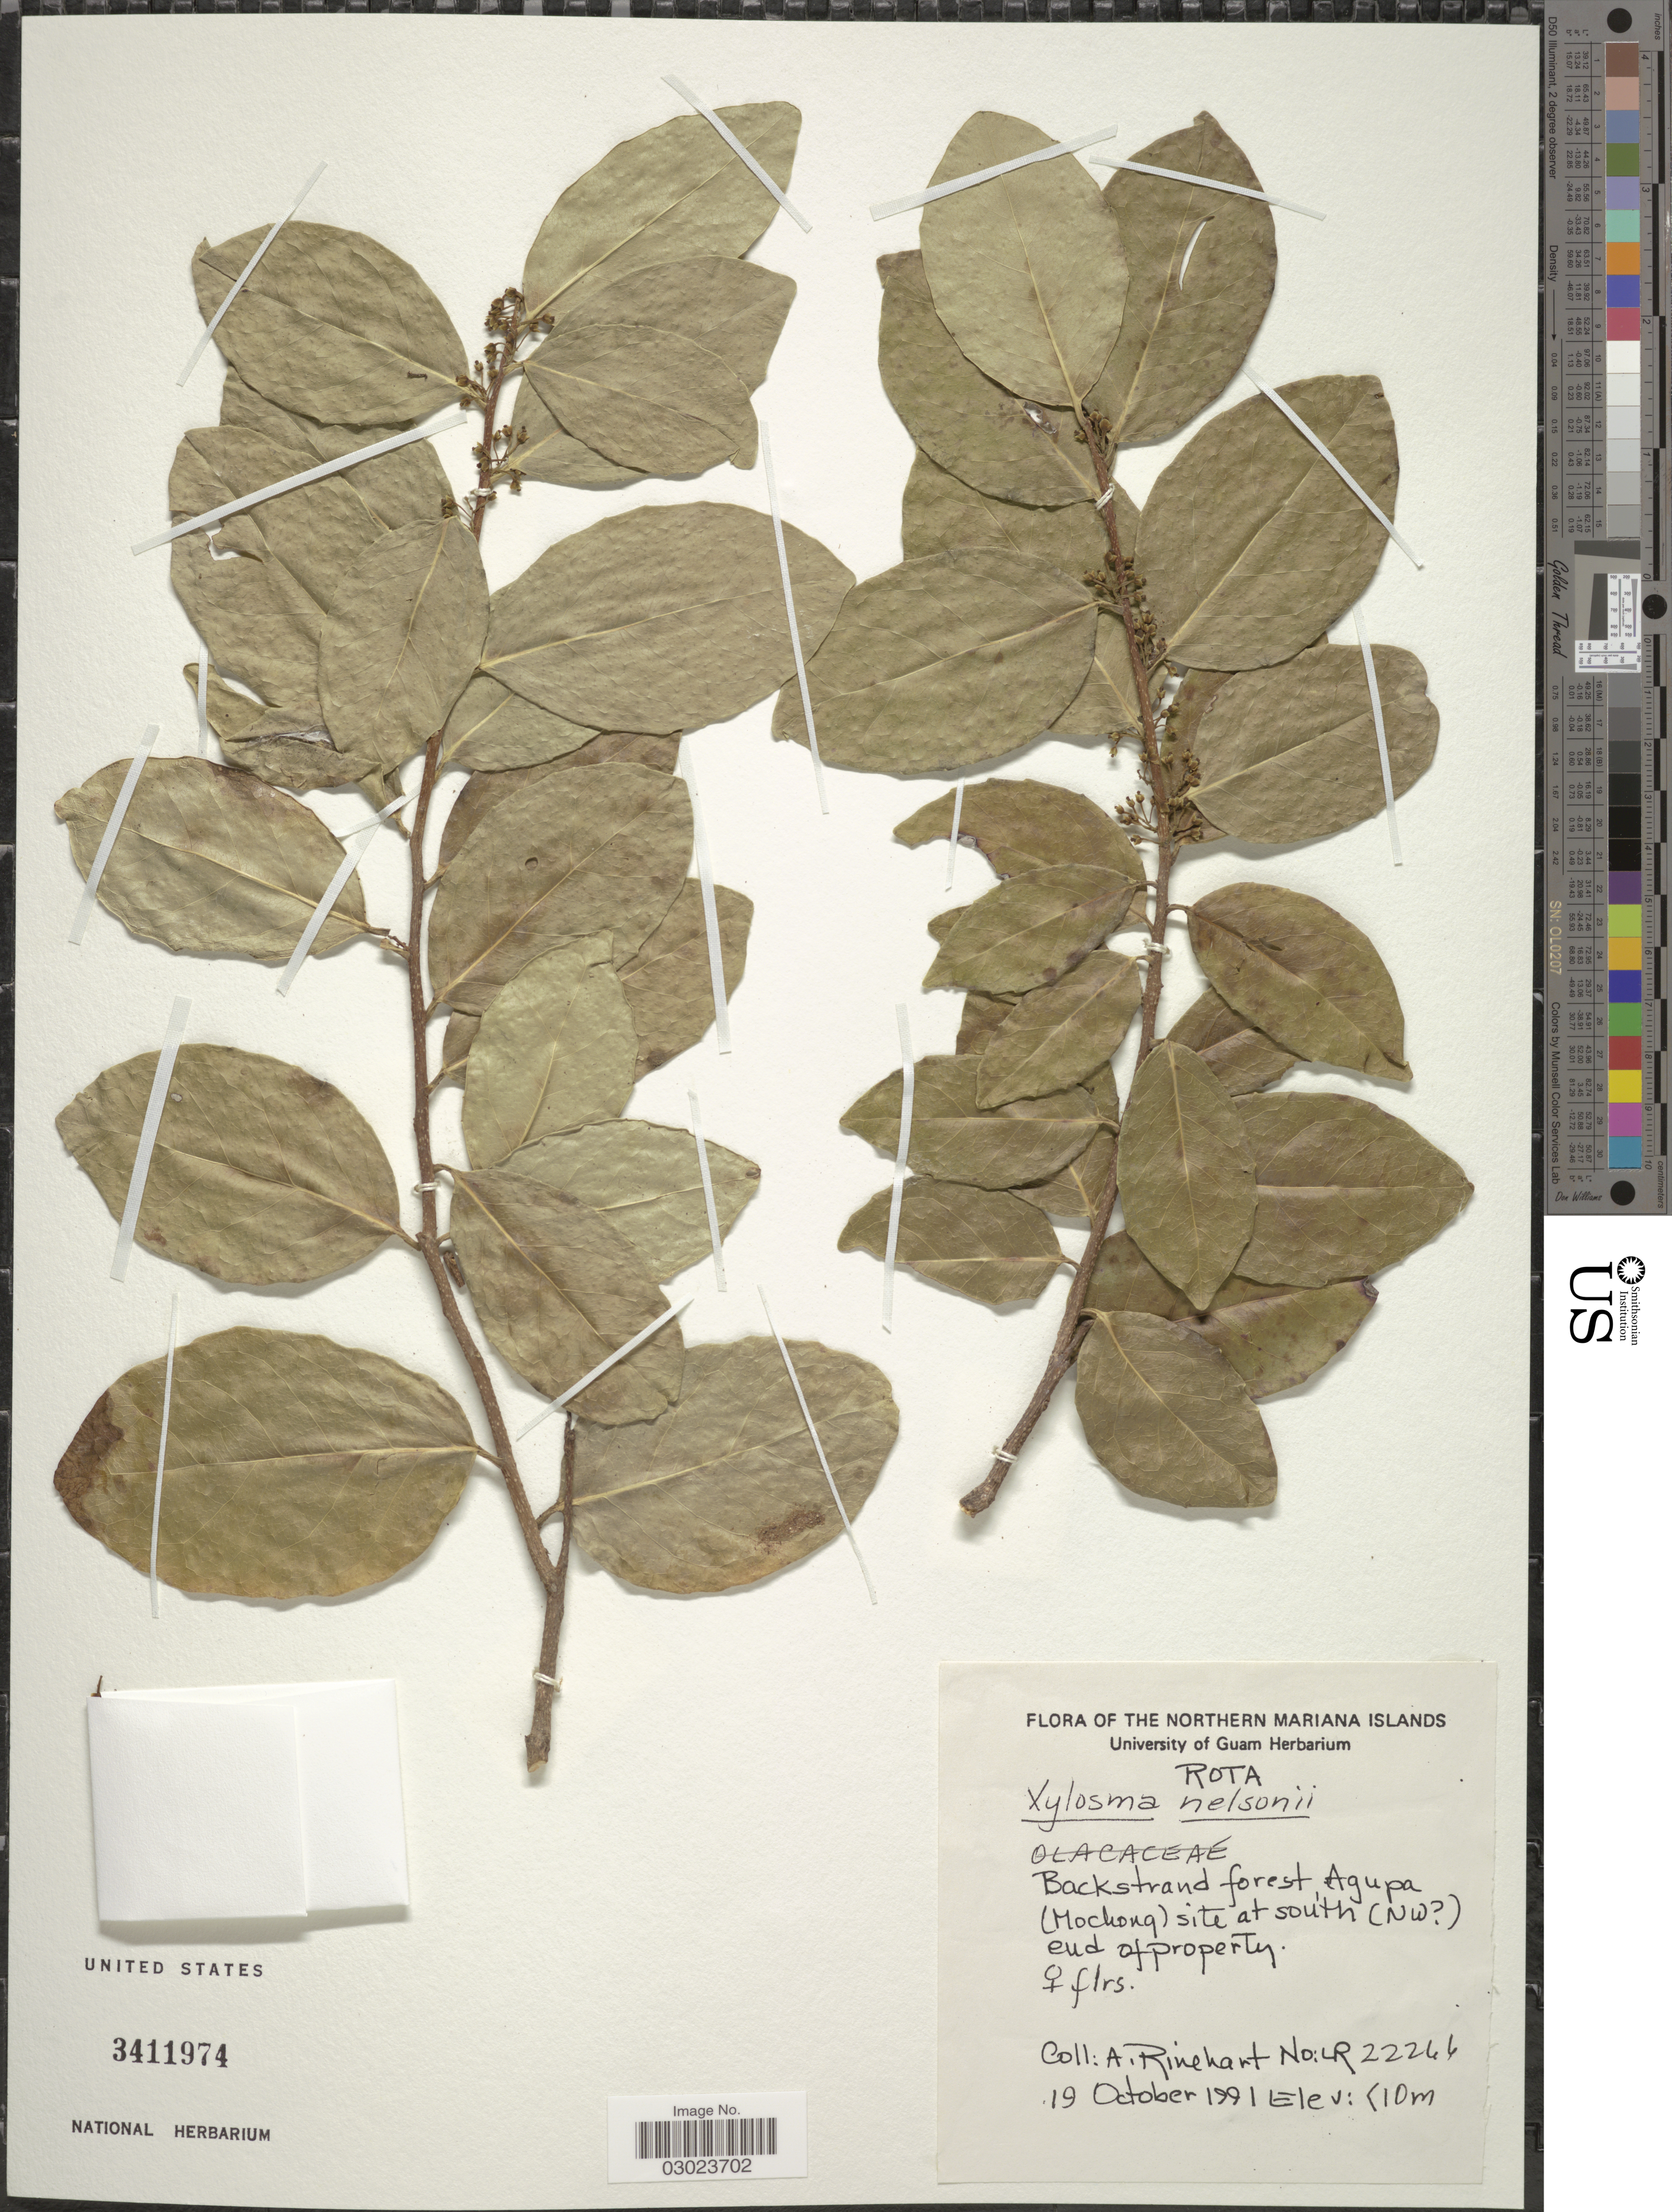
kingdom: Plantae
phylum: Tracheophyta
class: Magnoliopsida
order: Malpighiales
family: Salicaceae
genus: Xylosma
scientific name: Xylosma nelsonii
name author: Merr.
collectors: A. Rinehart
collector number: LR 22266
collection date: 1991-10-19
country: Northern Mariana Islands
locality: Rota. Backstrand forest Agupa (Mochong) site at south (NW [unsure placement]) end of property.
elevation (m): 10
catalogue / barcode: US 3411974